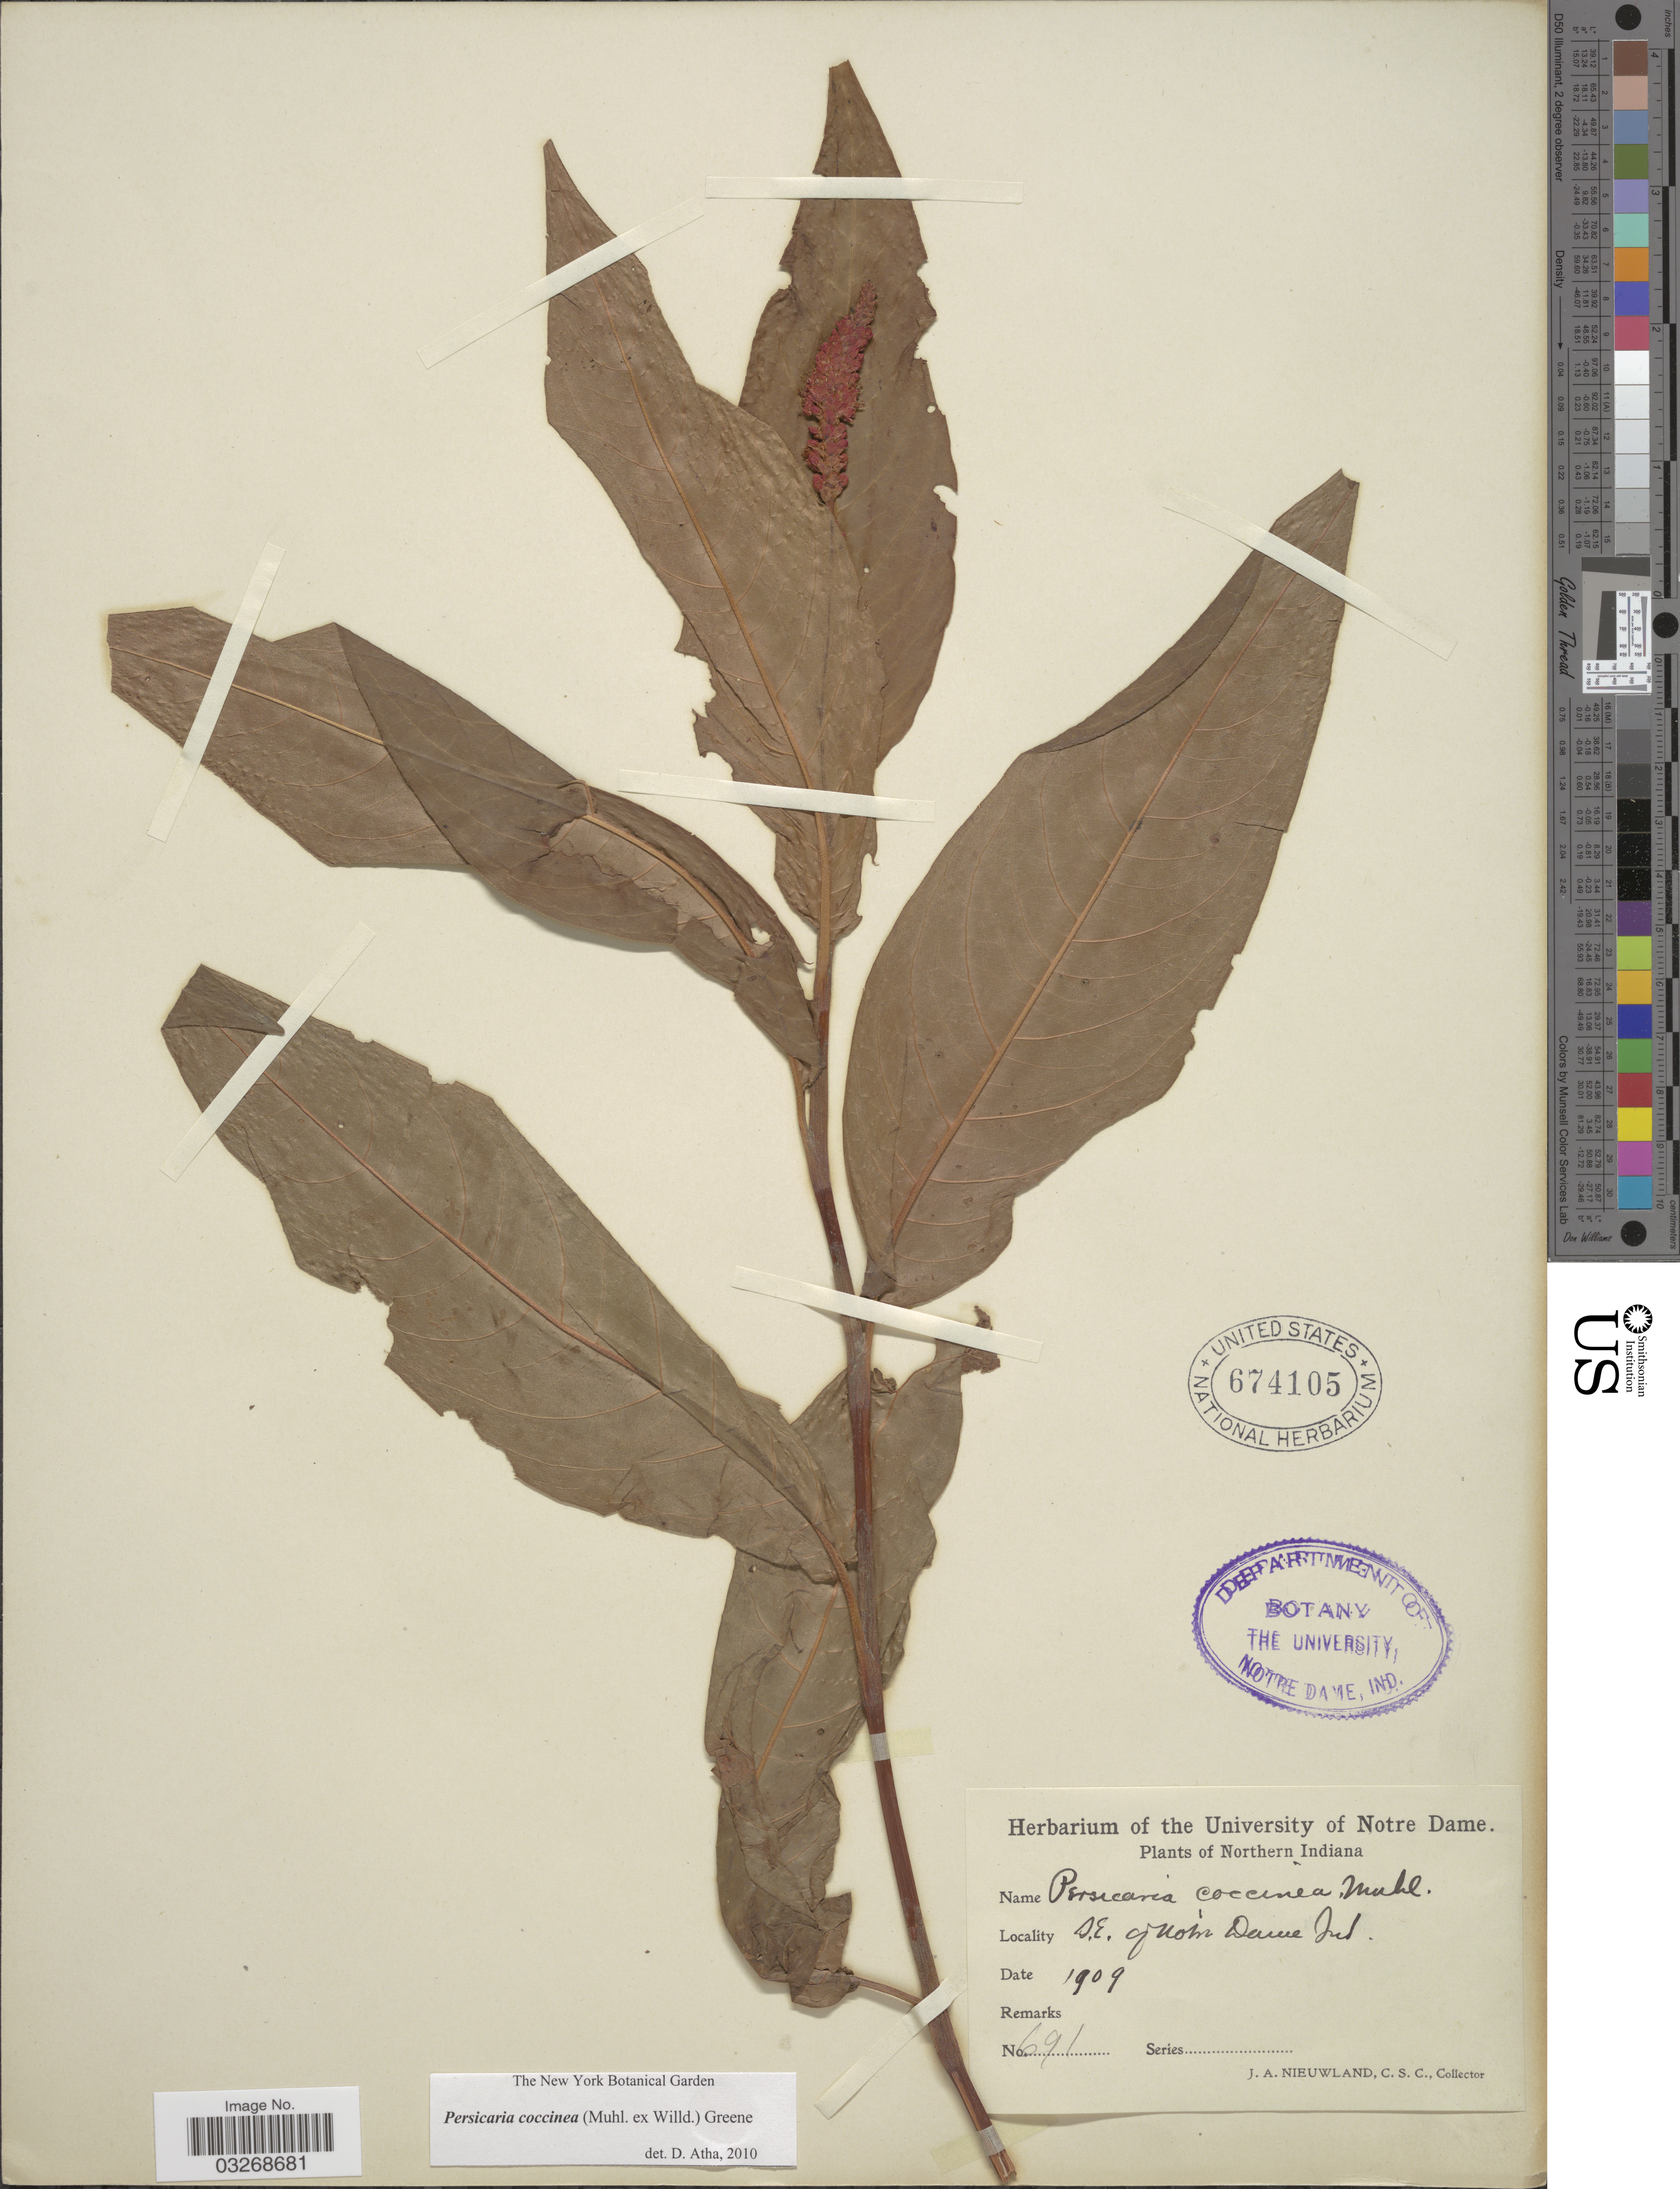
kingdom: Plantae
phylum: Tracheophyta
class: Magnoliopsida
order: Caryophyllales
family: Polygonaceae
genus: Persicaria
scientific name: Persicaria coccinea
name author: (Muhl. ex Willd.) Greene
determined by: Atha, D. E.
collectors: J. A. Nieuwland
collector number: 691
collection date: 1909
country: United States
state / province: Indiana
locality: Northern Indiana. S.E. of Notre Dame Ind.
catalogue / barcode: US 674105